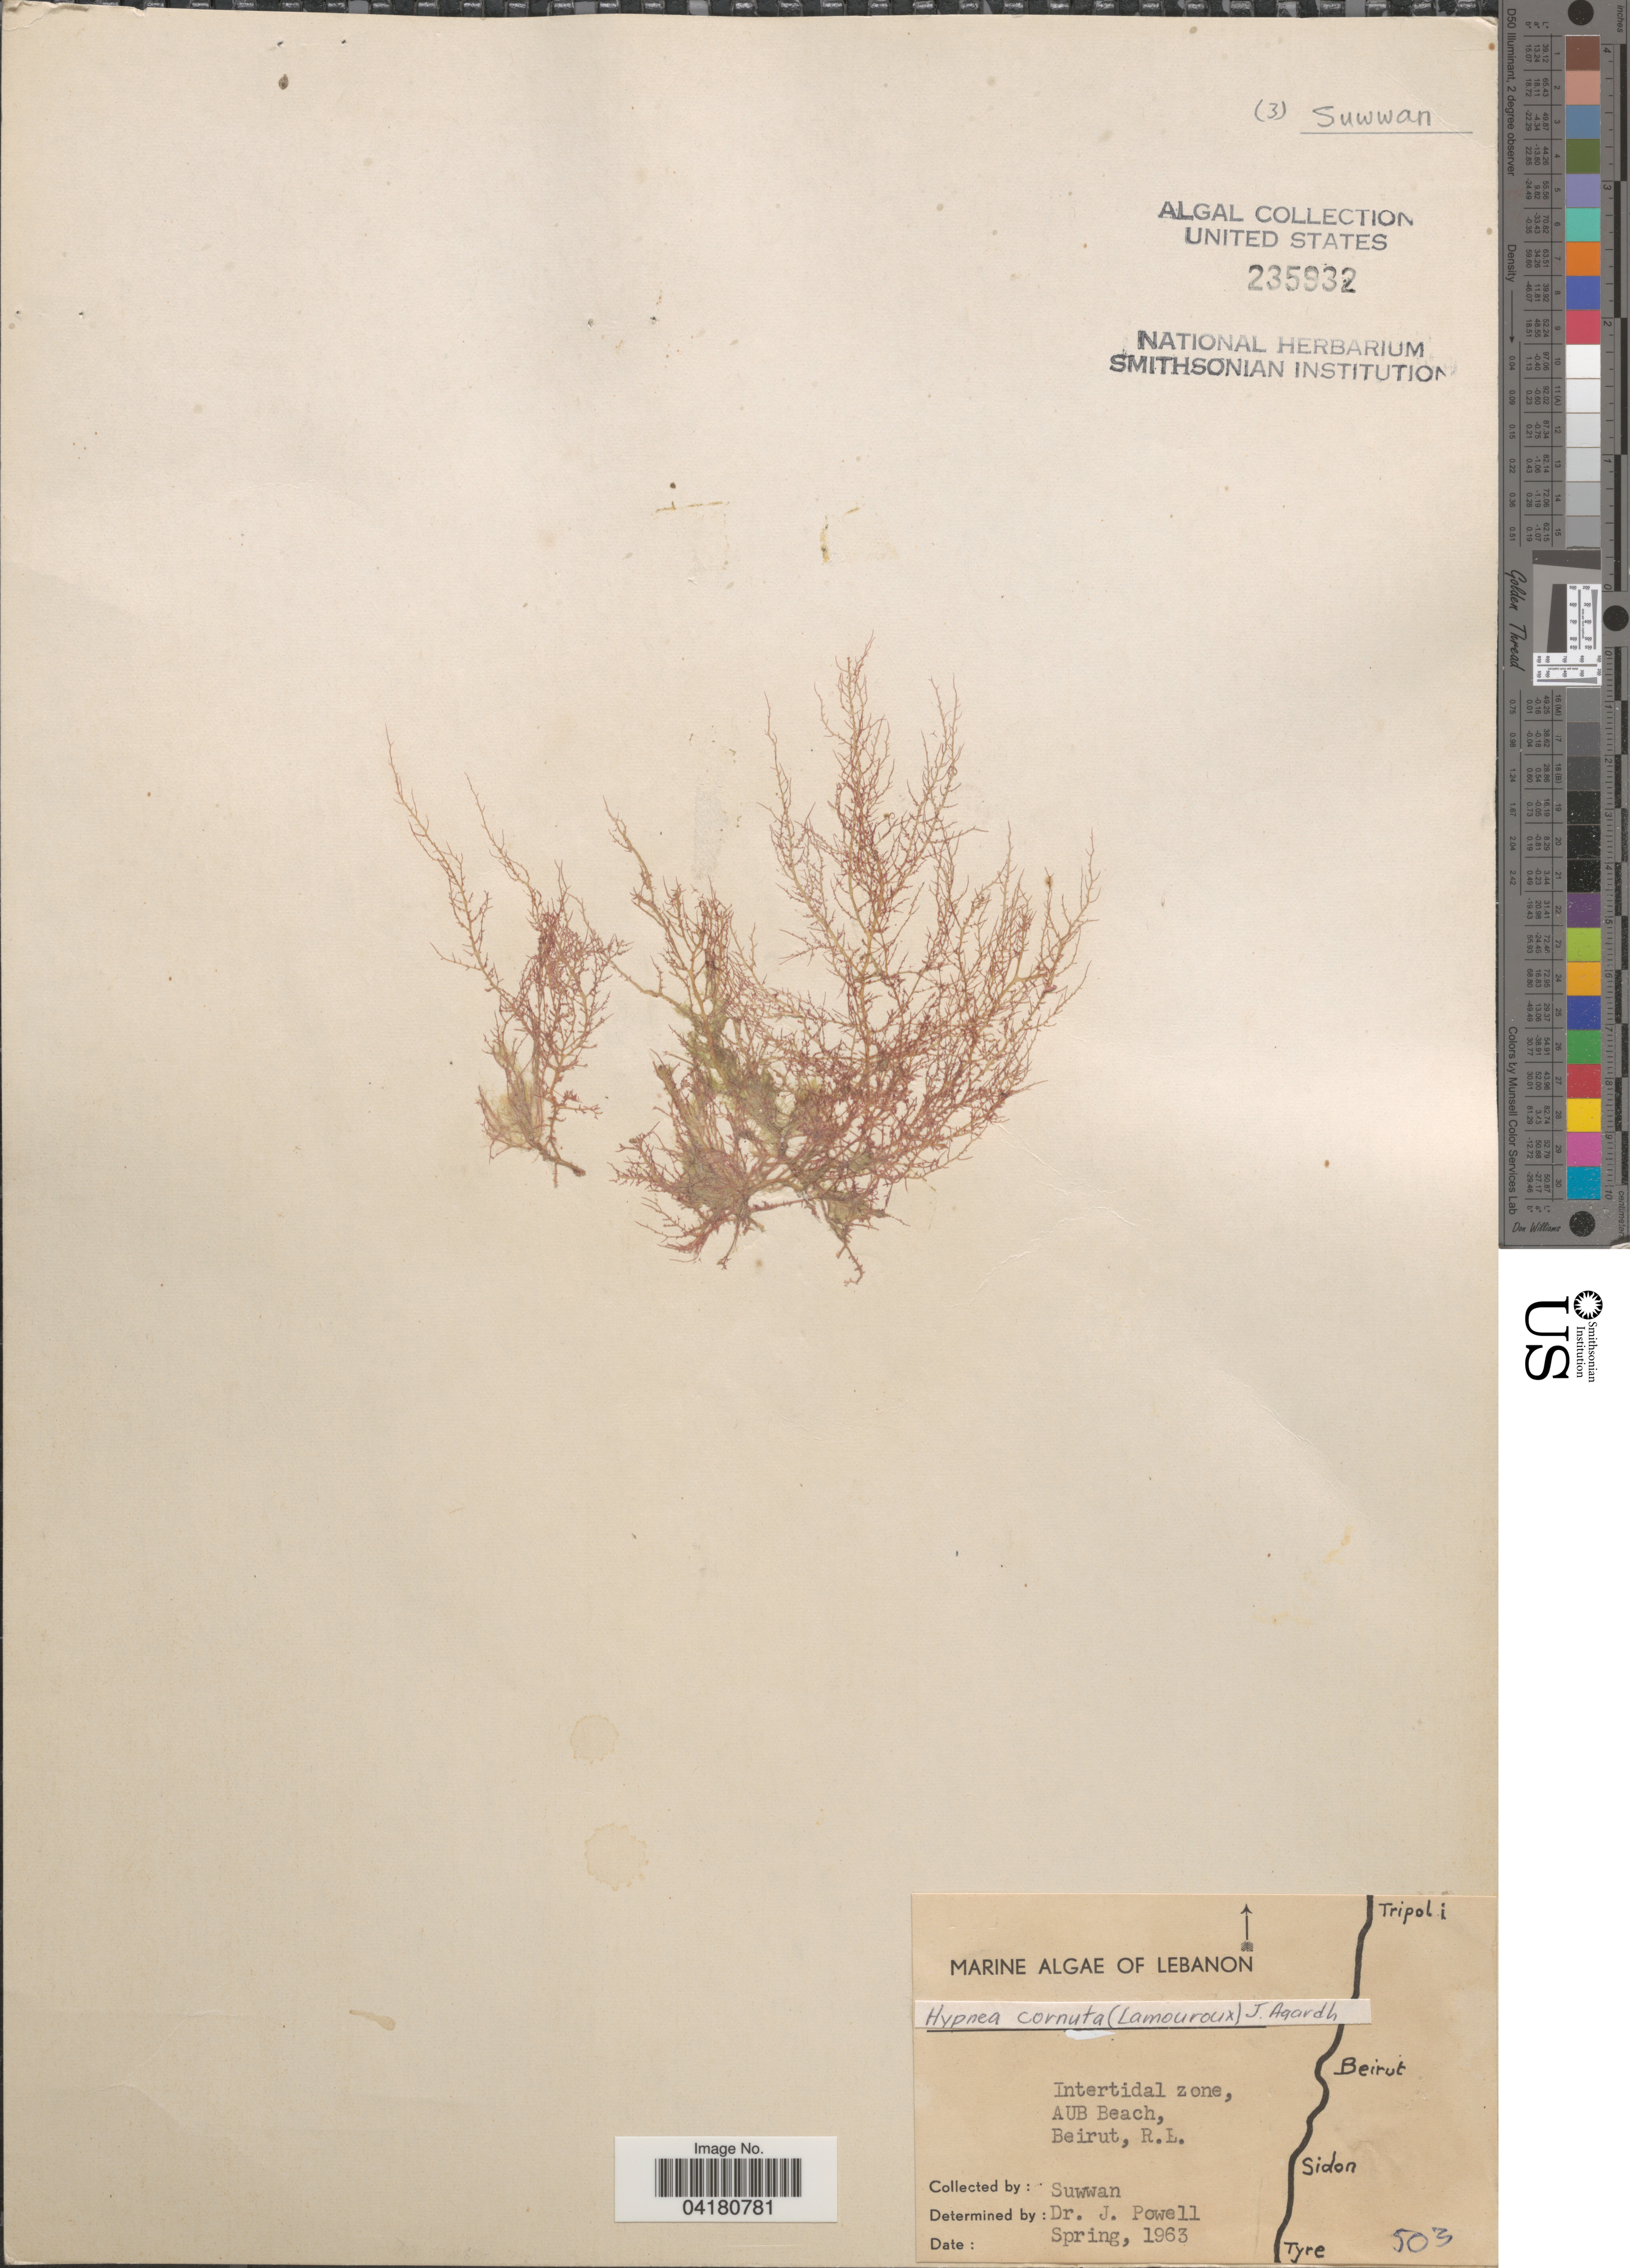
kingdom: Plantae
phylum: Rhodophyta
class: Florideophyceae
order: Gigartinales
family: Cystocloniaceae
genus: Hypnea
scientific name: Hypnea cornuta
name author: (Kütz.) J. Agardh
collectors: Suwwan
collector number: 503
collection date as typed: Spring, 1963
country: Lebanon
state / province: Beyrouth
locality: Intertidal zone, AUB Beach, Beirut, R.L.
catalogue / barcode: US 235932